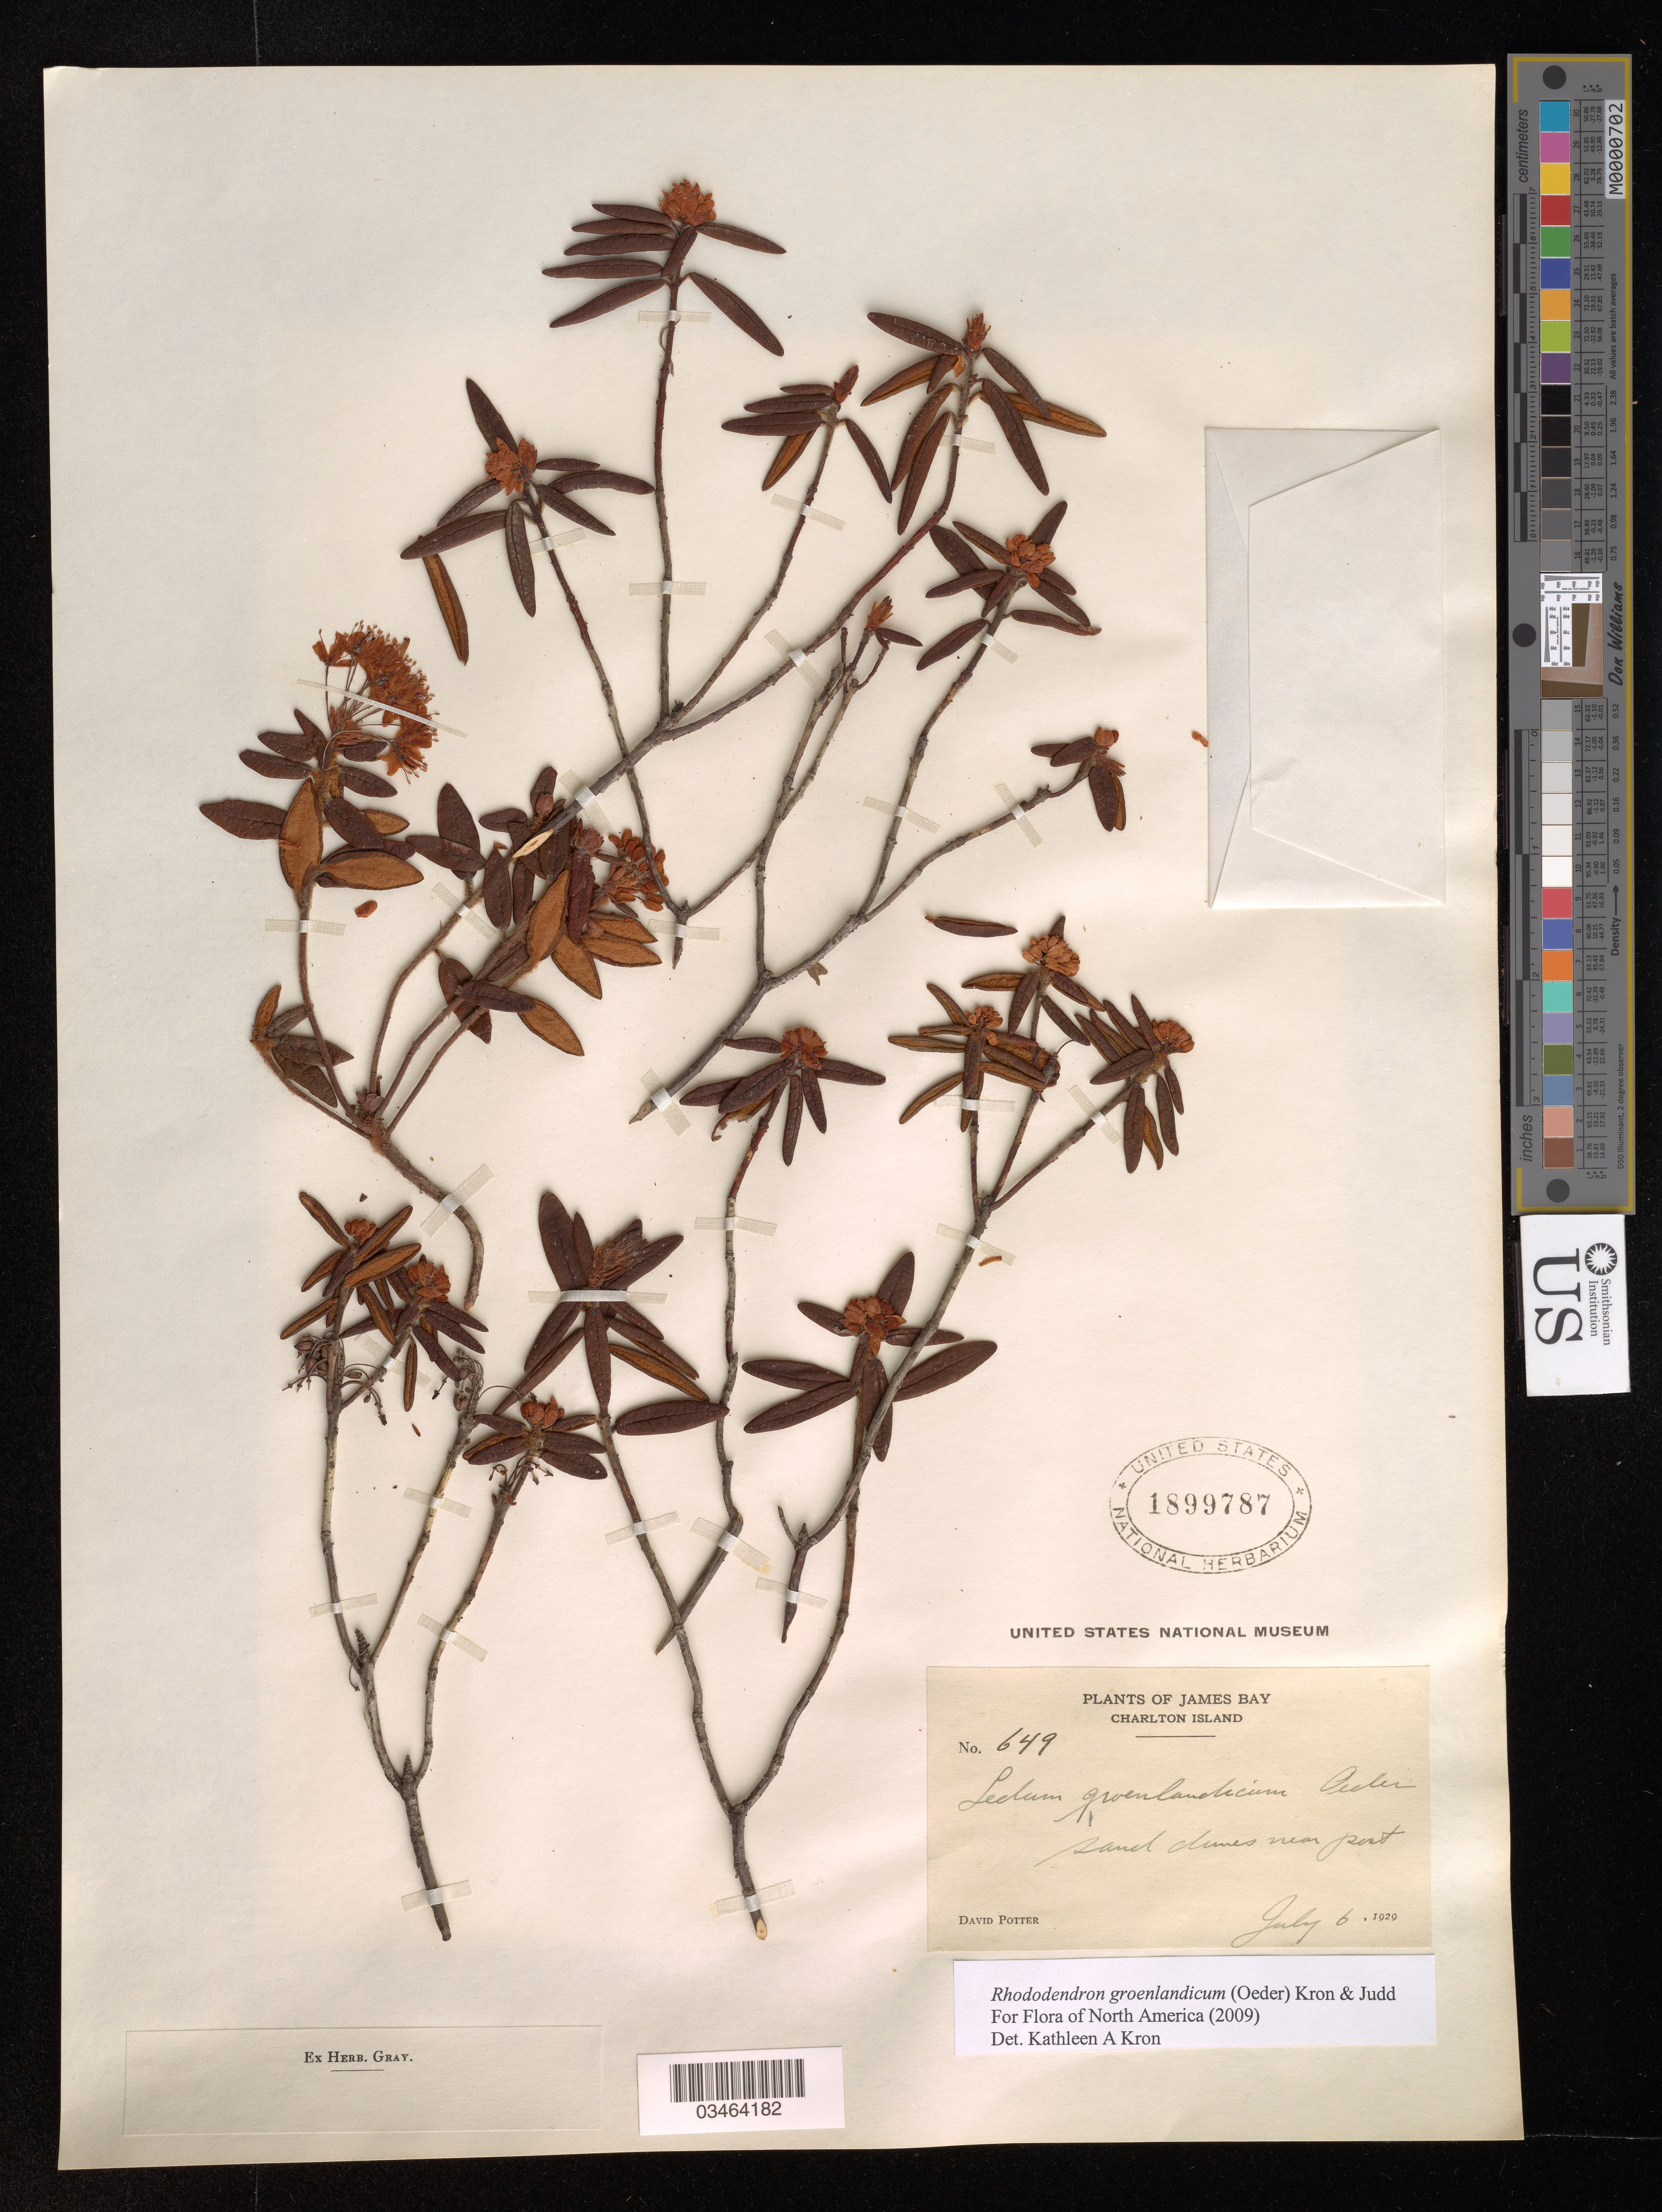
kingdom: Plantae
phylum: Tracheophyta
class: Magnoliopsida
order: Ericales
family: Ericaceae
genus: Rhododendron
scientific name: Rhododendron groenlandicum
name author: (Oeder) Kron & Judd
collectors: D. Potter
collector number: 649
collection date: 1929-07-06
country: Canada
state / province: Qubec/Ontario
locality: James Bay. Charlton Island. Sand dunes near port.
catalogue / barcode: US 1899787